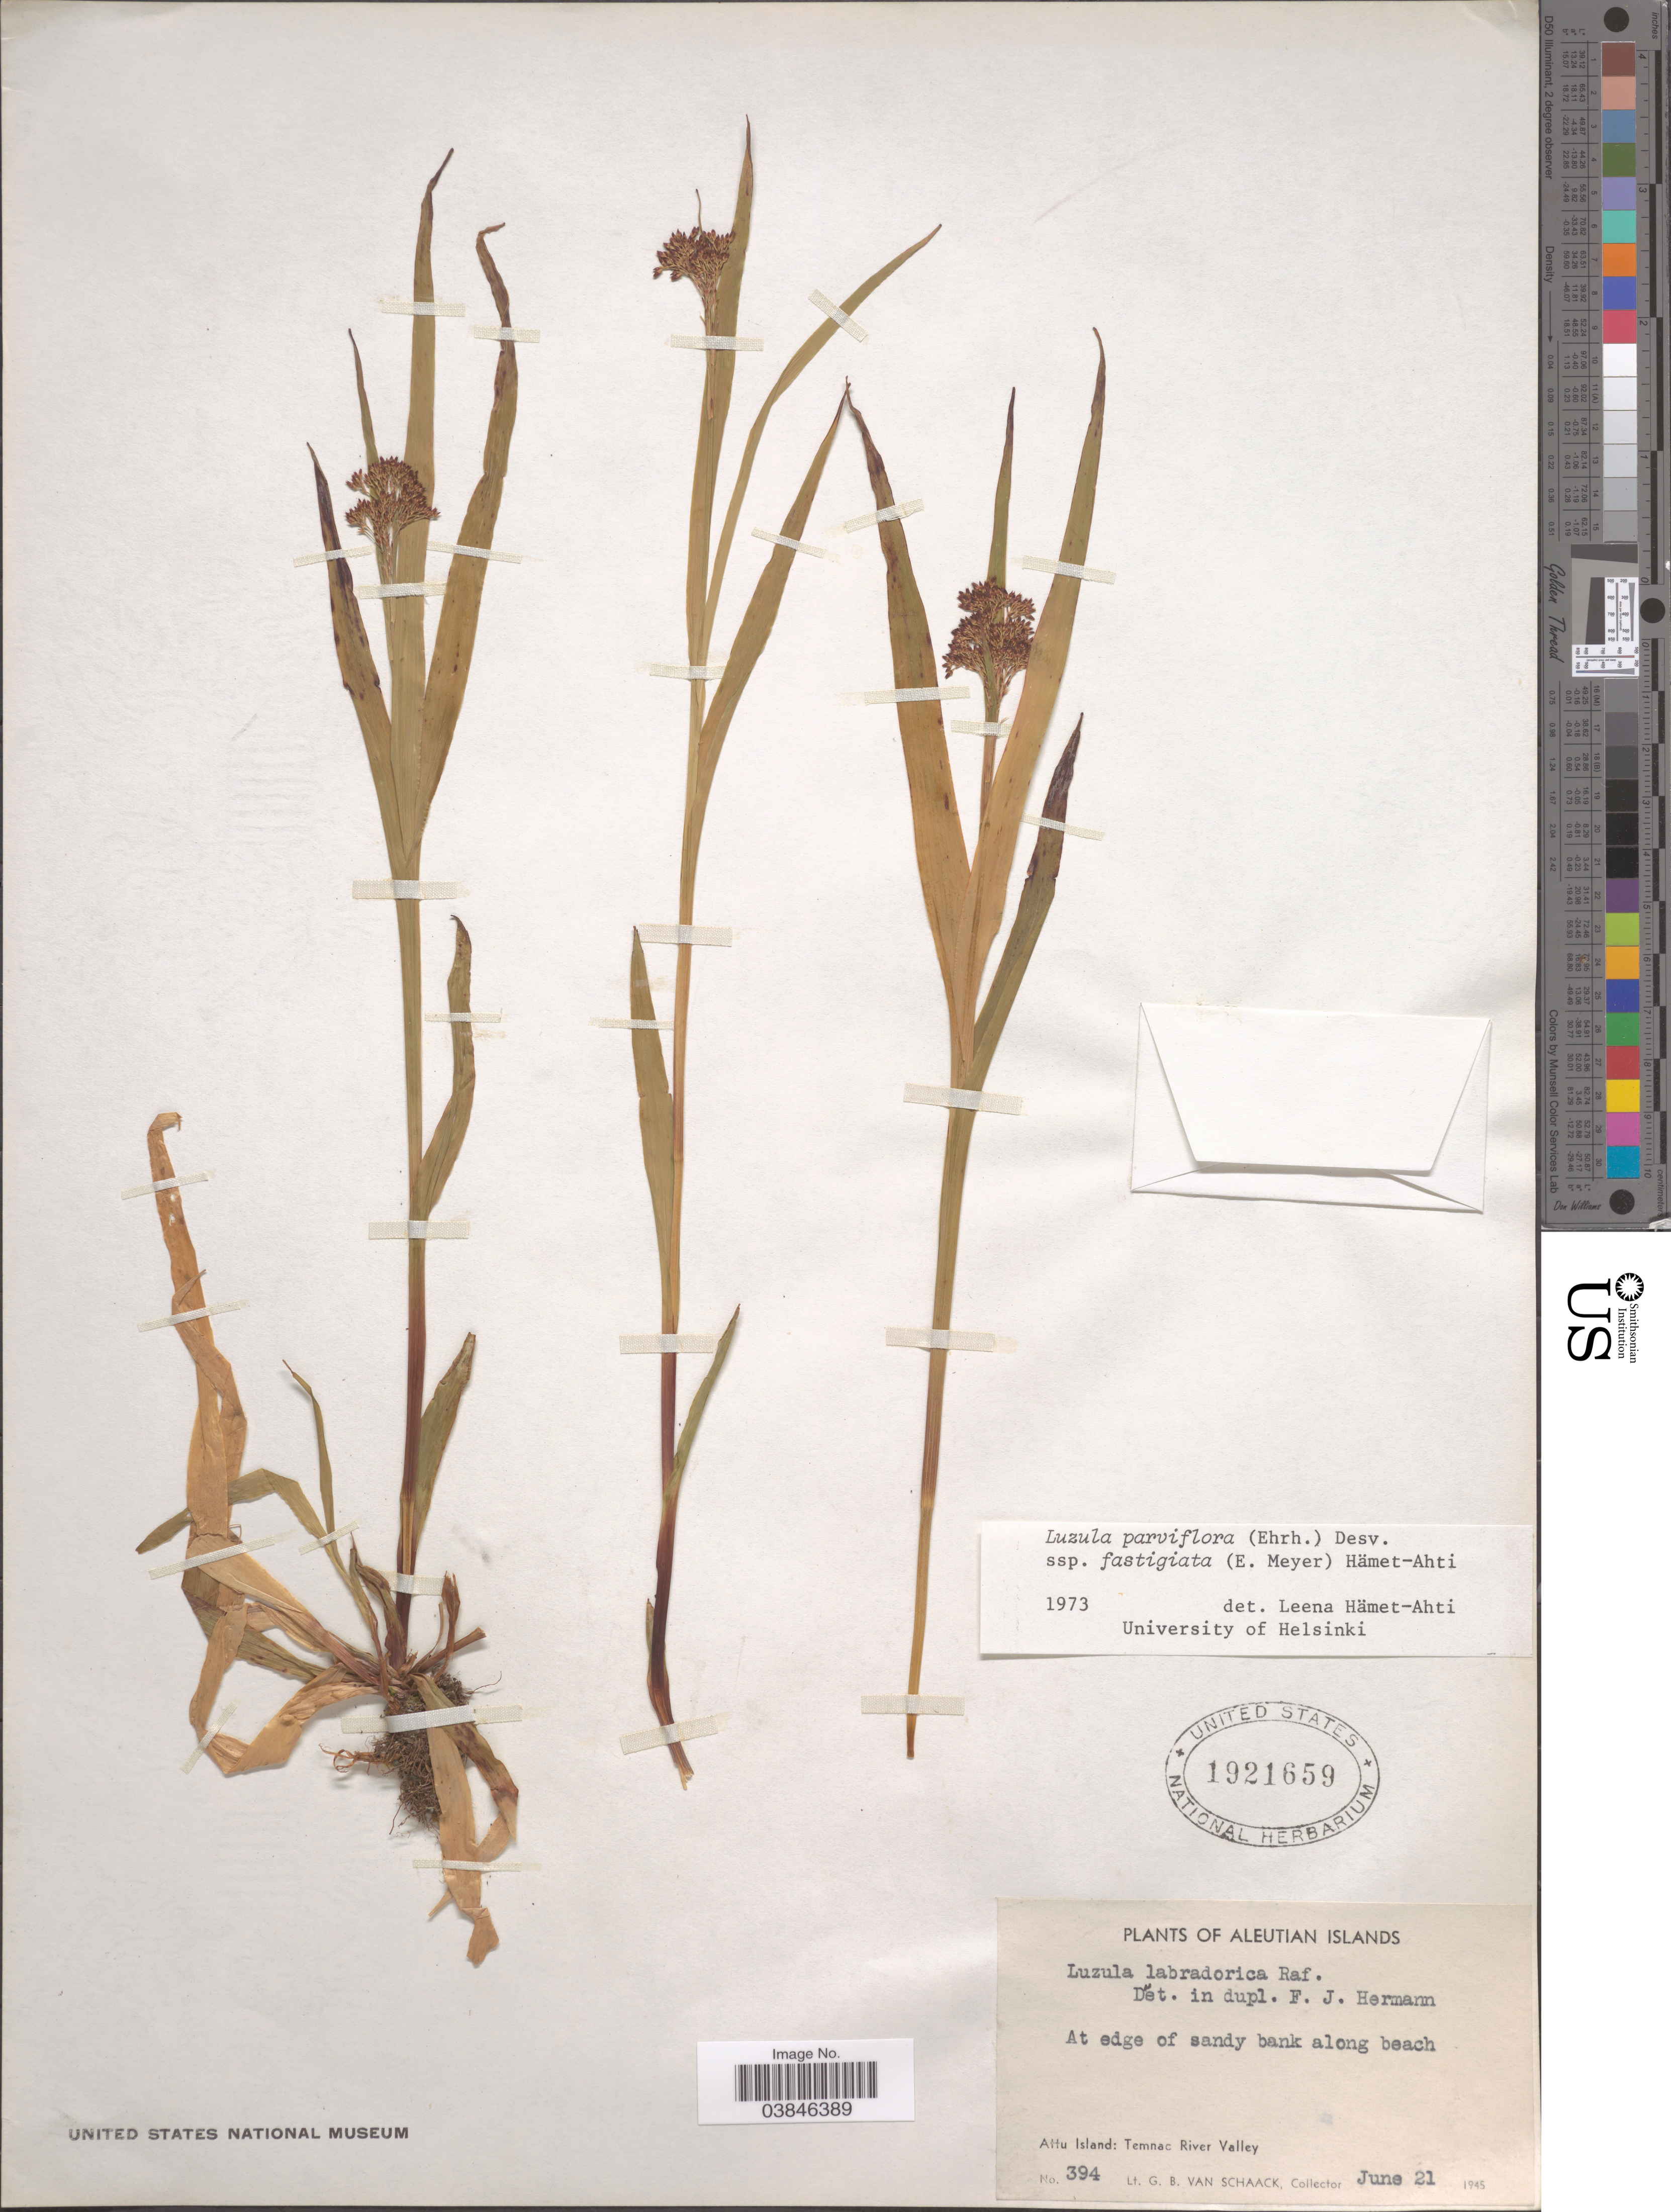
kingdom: Plantae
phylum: Tracheophyta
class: Liliopsida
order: Poales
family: Juncaceae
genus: Luzula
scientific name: Luzula parviflora subsp. fastigiata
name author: Buchenau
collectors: G. Van Schaack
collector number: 394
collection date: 1945-06-21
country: United States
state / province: Alaska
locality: Aleutian Islands. At edge of sandy bank along beach. Attu Island: Temnac River Valley.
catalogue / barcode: US 1921659